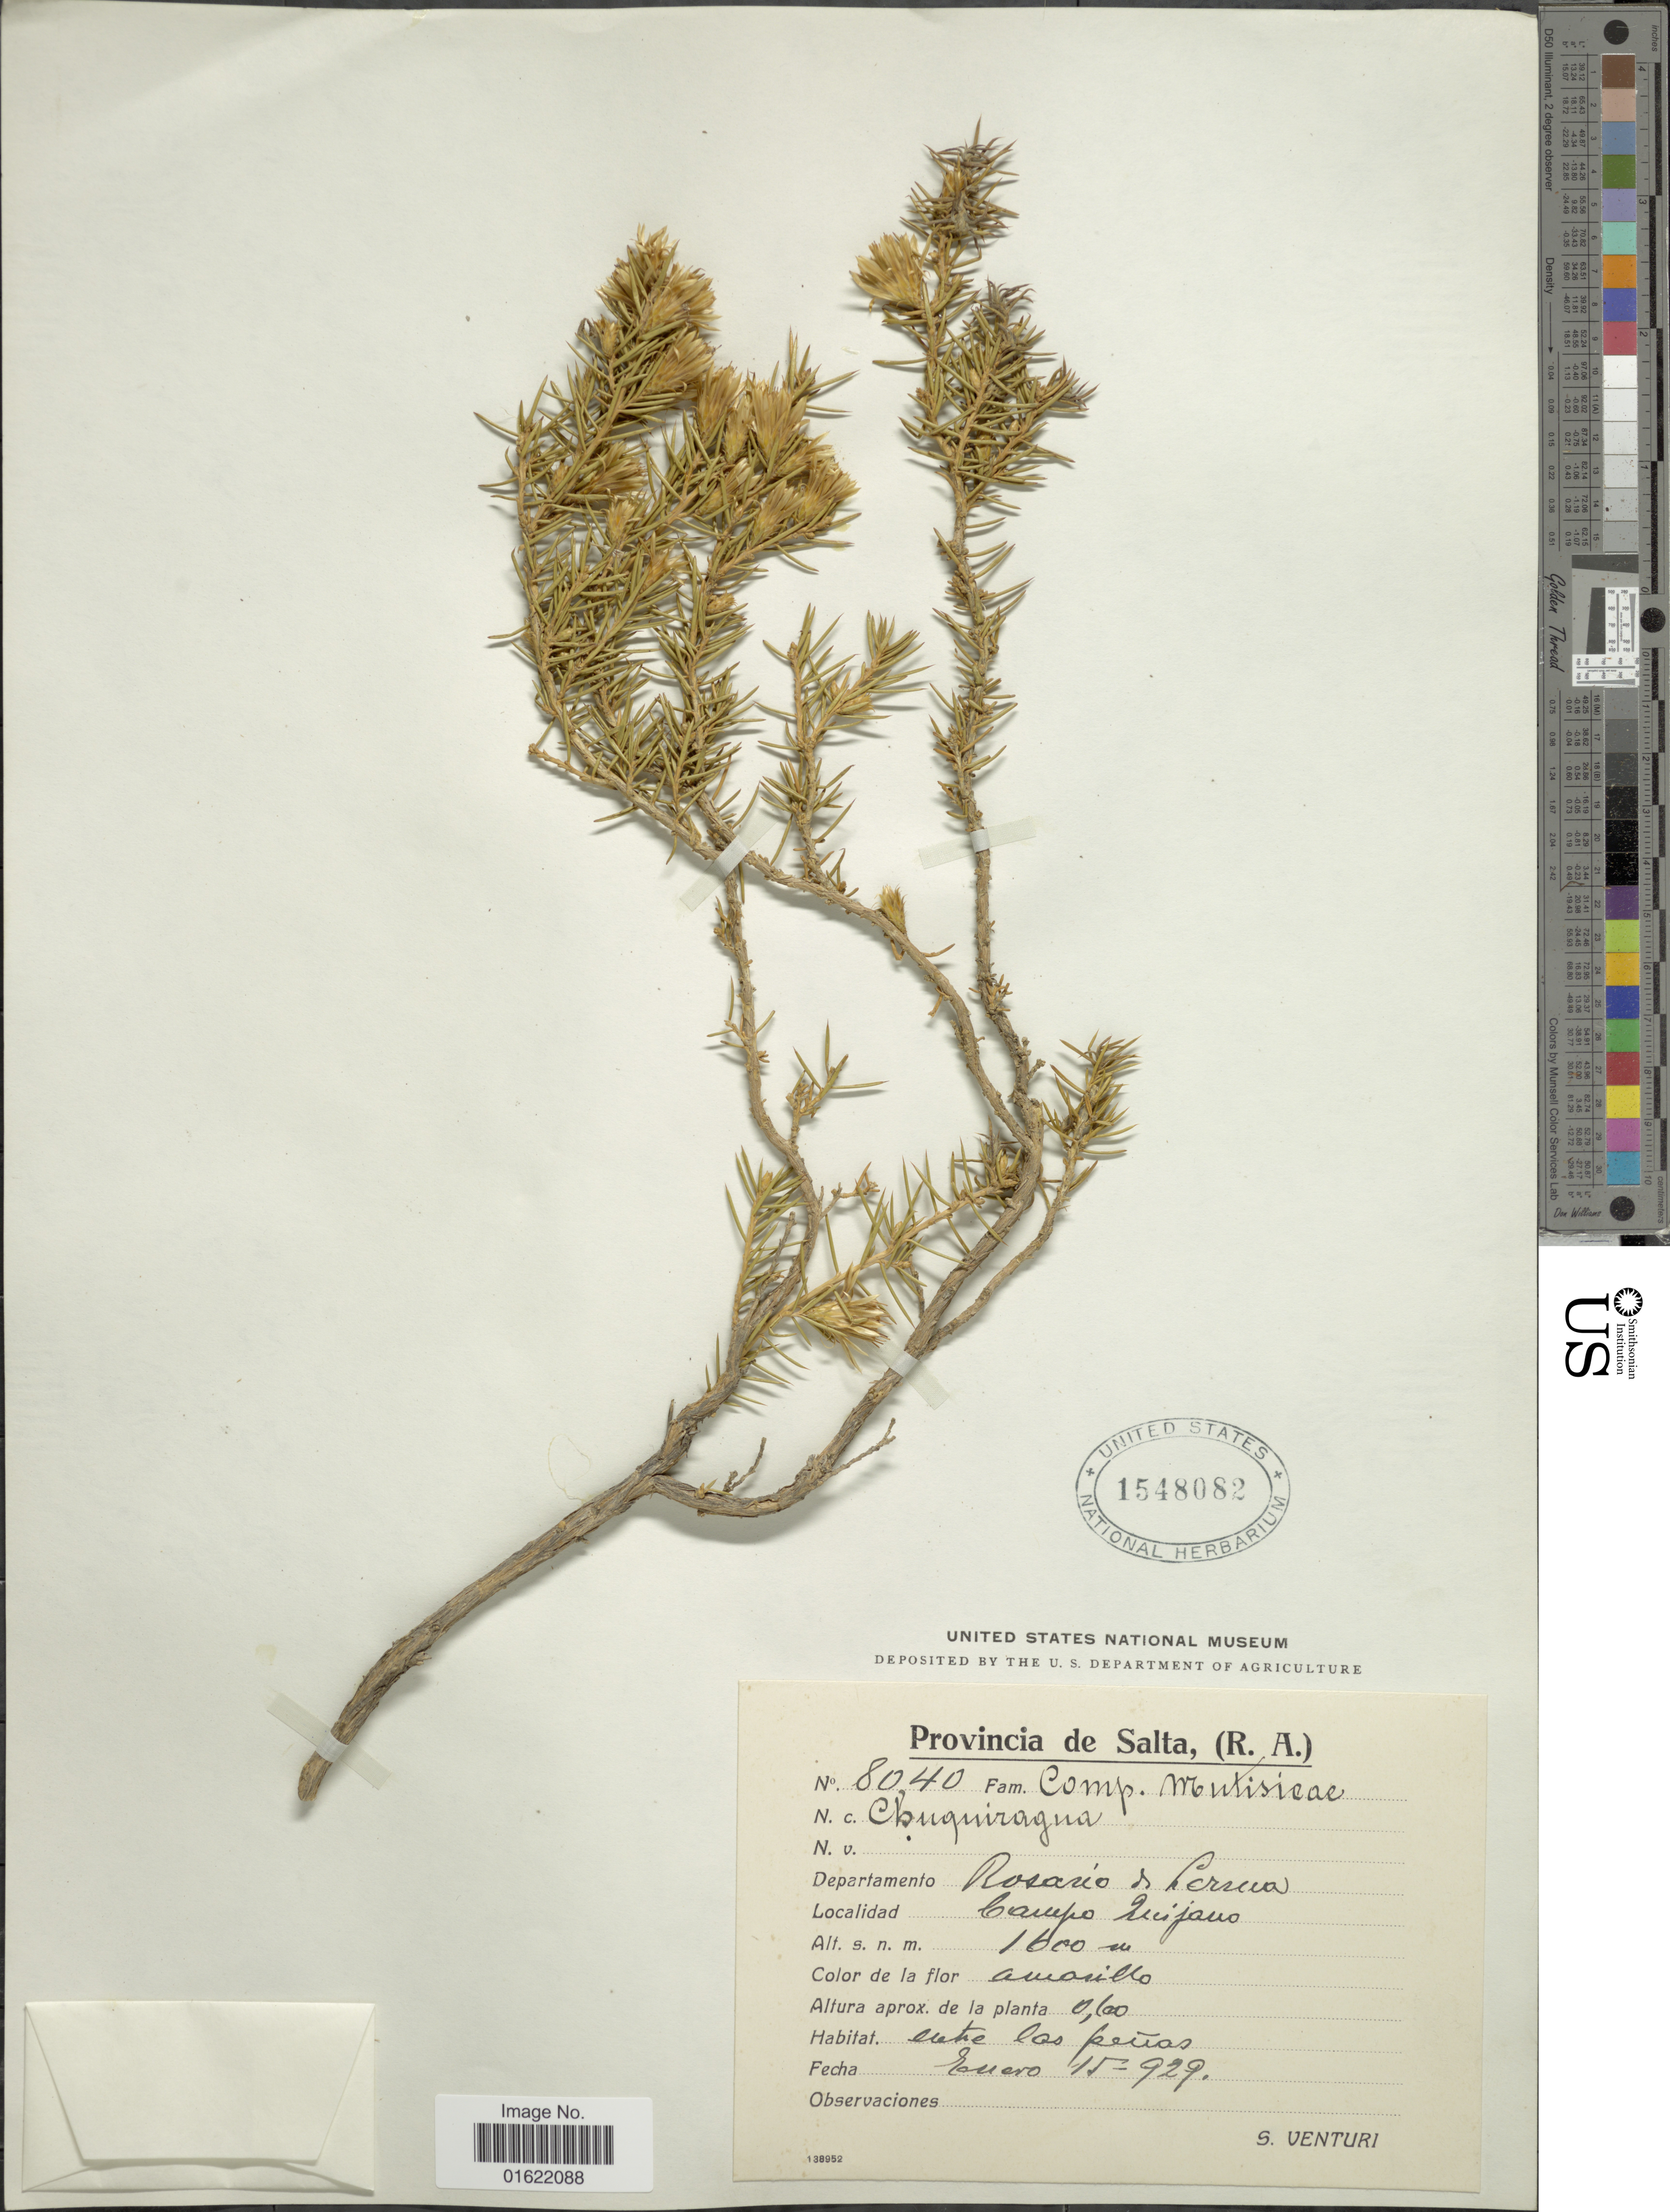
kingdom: Plantae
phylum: Tracheophyta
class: Magnoliopsida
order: Asterales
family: Asteraceae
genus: Chuquiraga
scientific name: Chuquiraga sp.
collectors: S. Venturi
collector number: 8040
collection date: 1929-01-15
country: Argentina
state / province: Salta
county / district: Rosario de Lerma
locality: Campo Quijano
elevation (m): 1600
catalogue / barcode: US 1548082